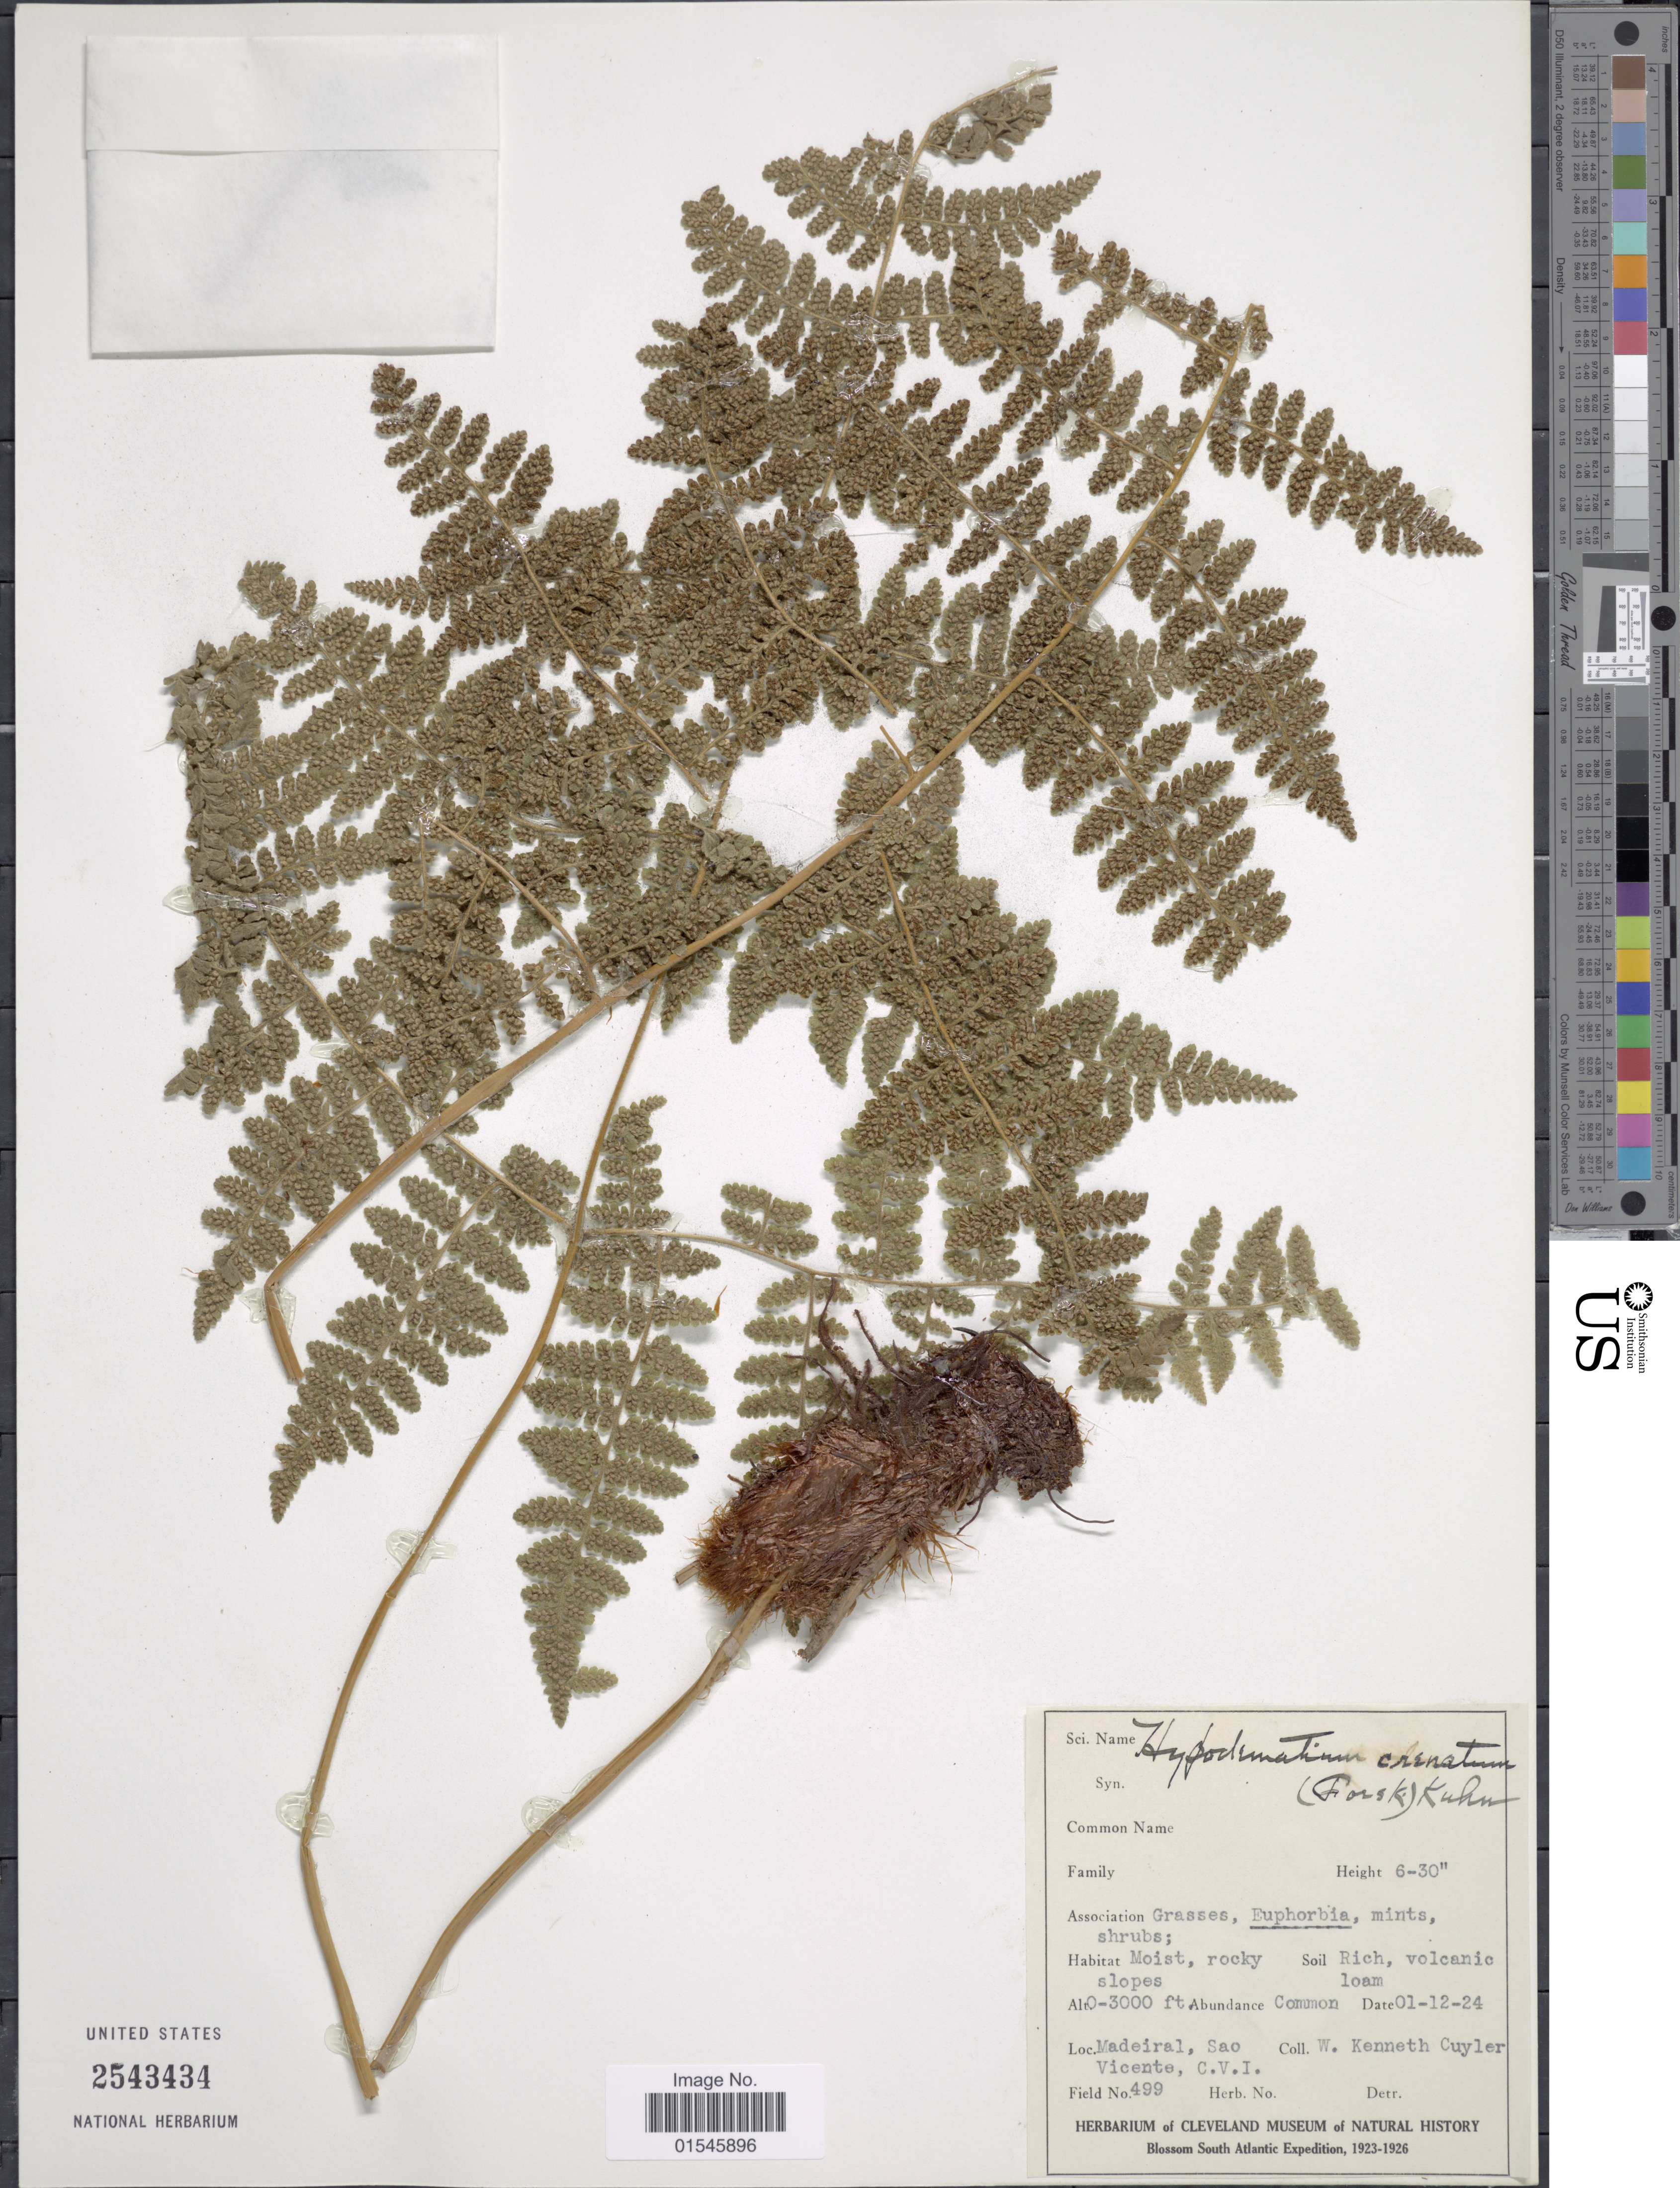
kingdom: Plantae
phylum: Tracheophyta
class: Polypodiopsida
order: Polypodiales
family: Hypodematiaceae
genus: Hypodematium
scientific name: Hypodematium crenatum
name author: (Forssk.) Kuhn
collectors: W. Cuyler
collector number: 499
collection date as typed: Transcribed d/m/y: 1/12/24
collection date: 1924-12-01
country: Cape Verde Islands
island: Madeira Island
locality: São Vicente, Madeira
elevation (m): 0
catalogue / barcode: US 2543434